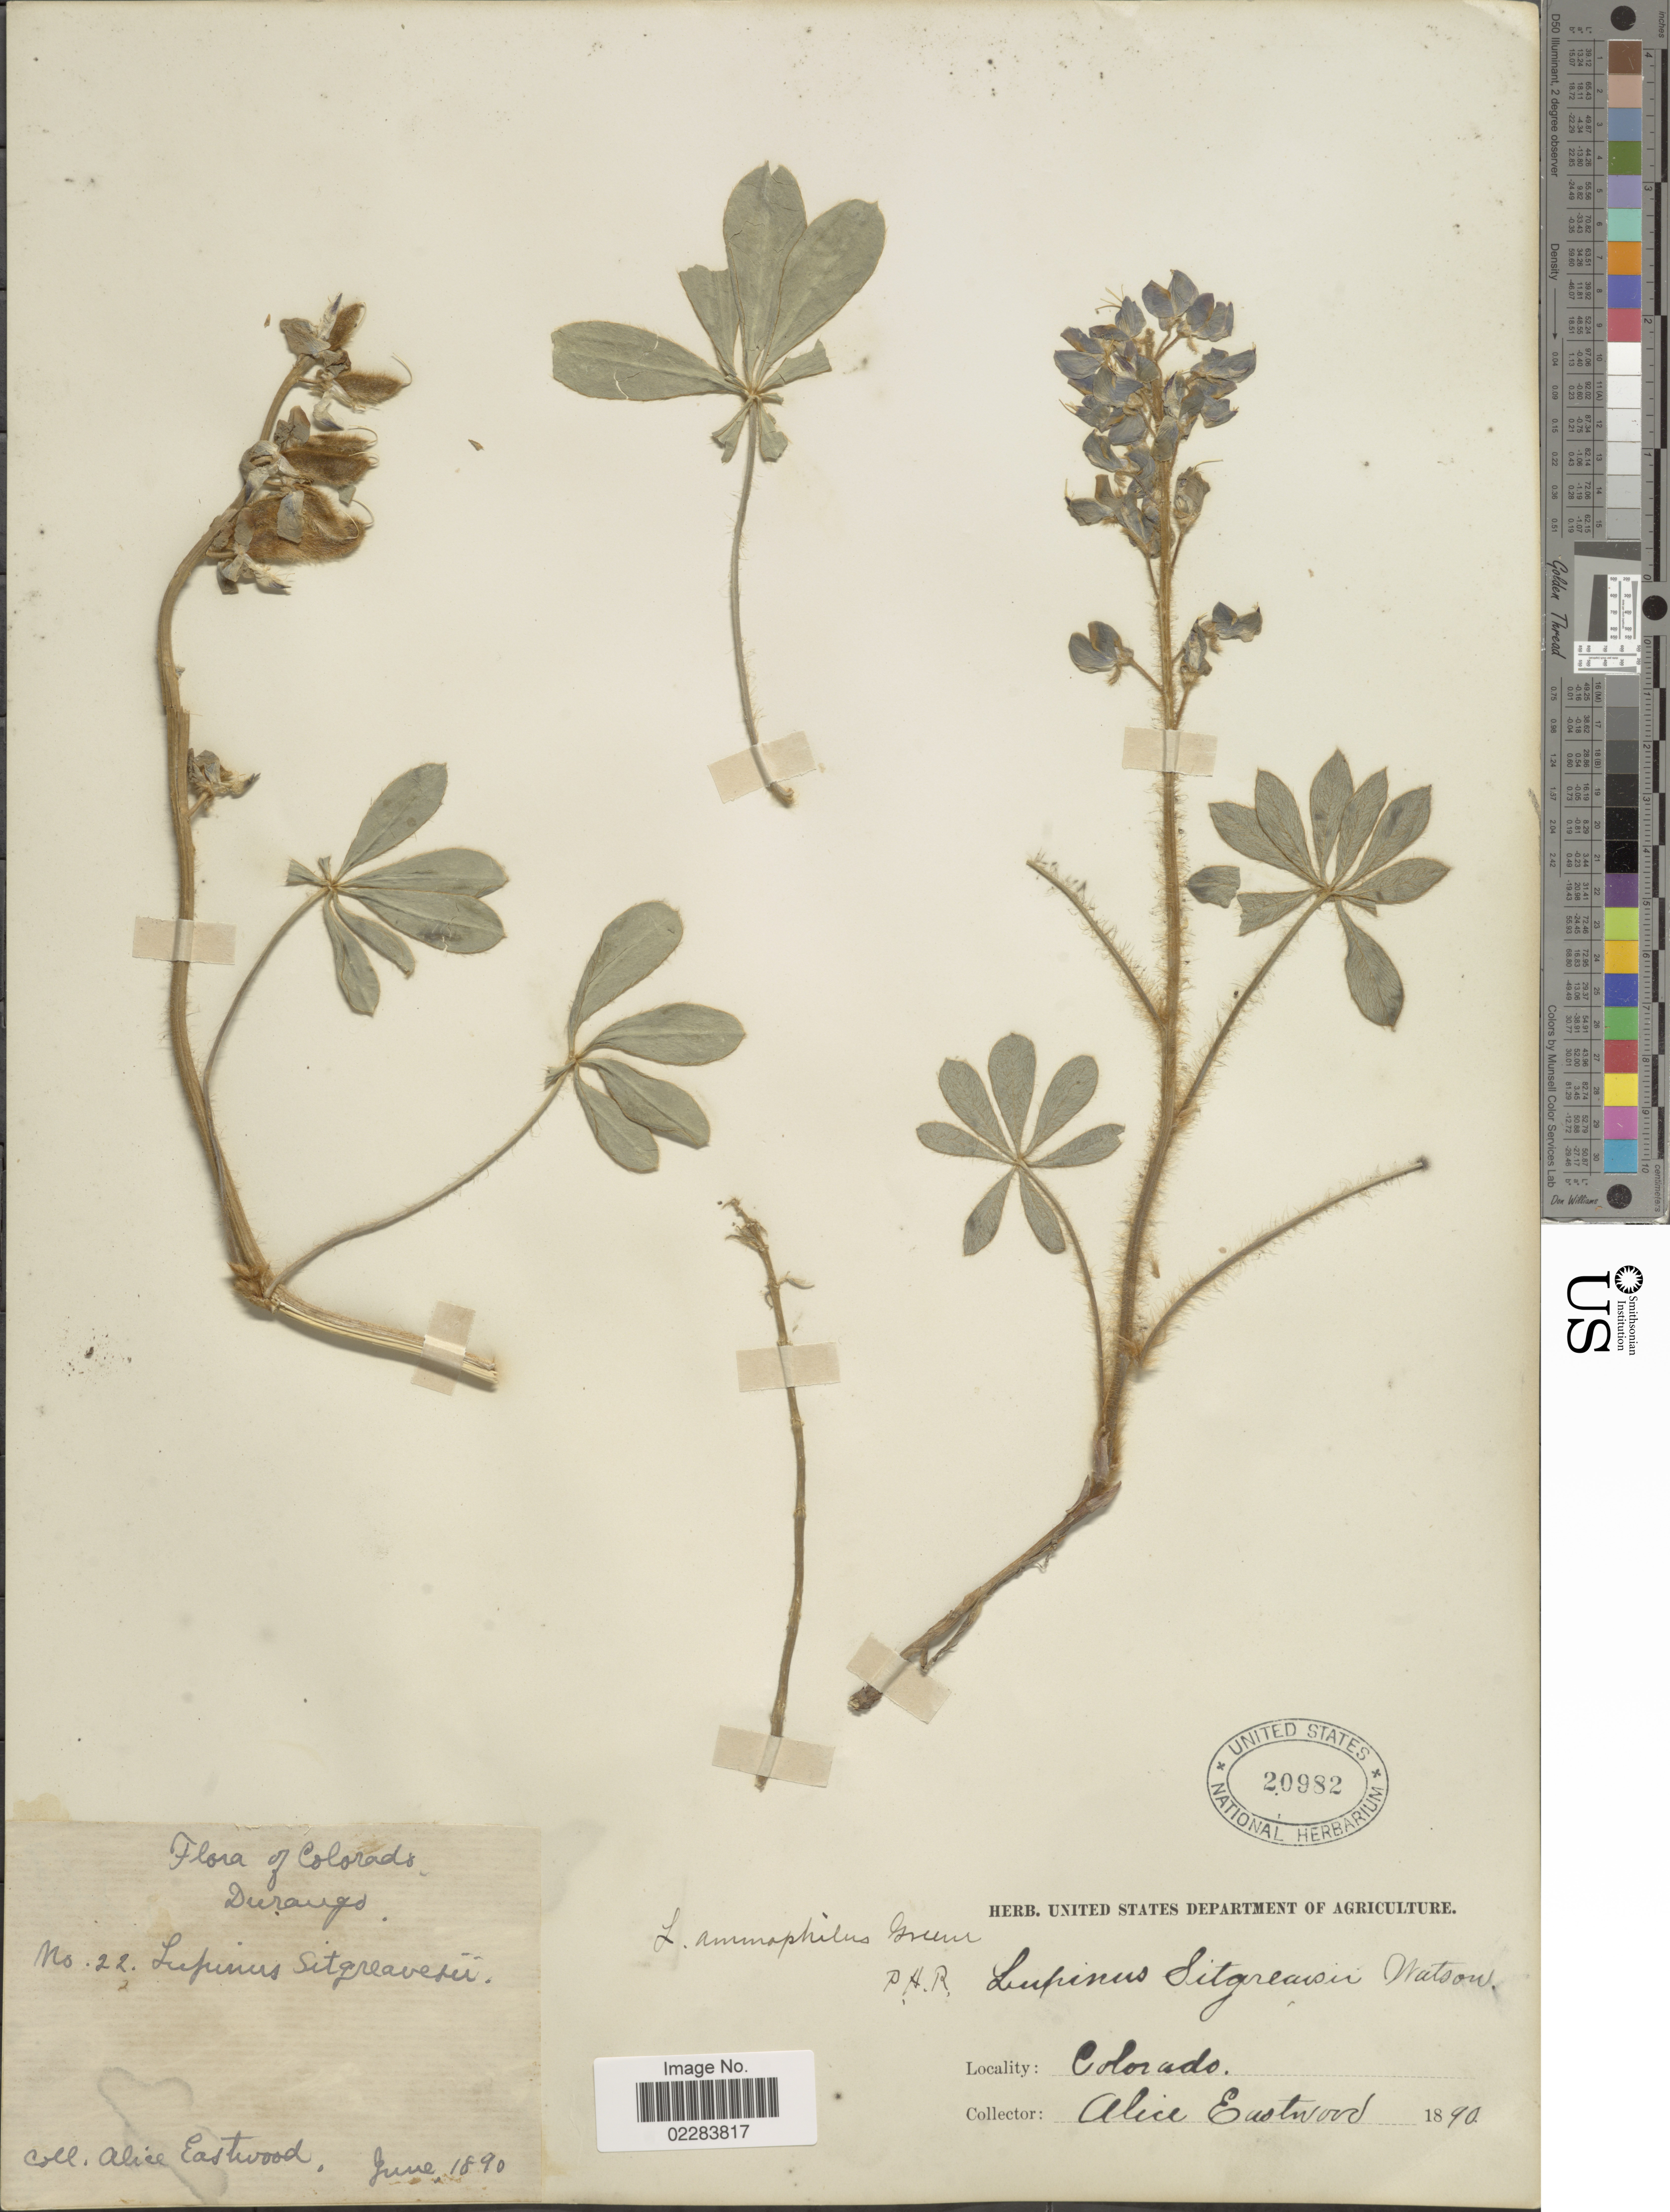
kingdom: Plantae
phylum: Tracheophyta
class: Magnoliopsida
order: Fabales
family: Fabaceae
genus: Lupinus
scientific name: Lupinus ammophilus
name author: Greene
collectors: A. Eastwood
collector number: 22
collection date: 1890-06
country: United States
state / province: Colorado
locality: Durango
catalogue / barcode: US 20982